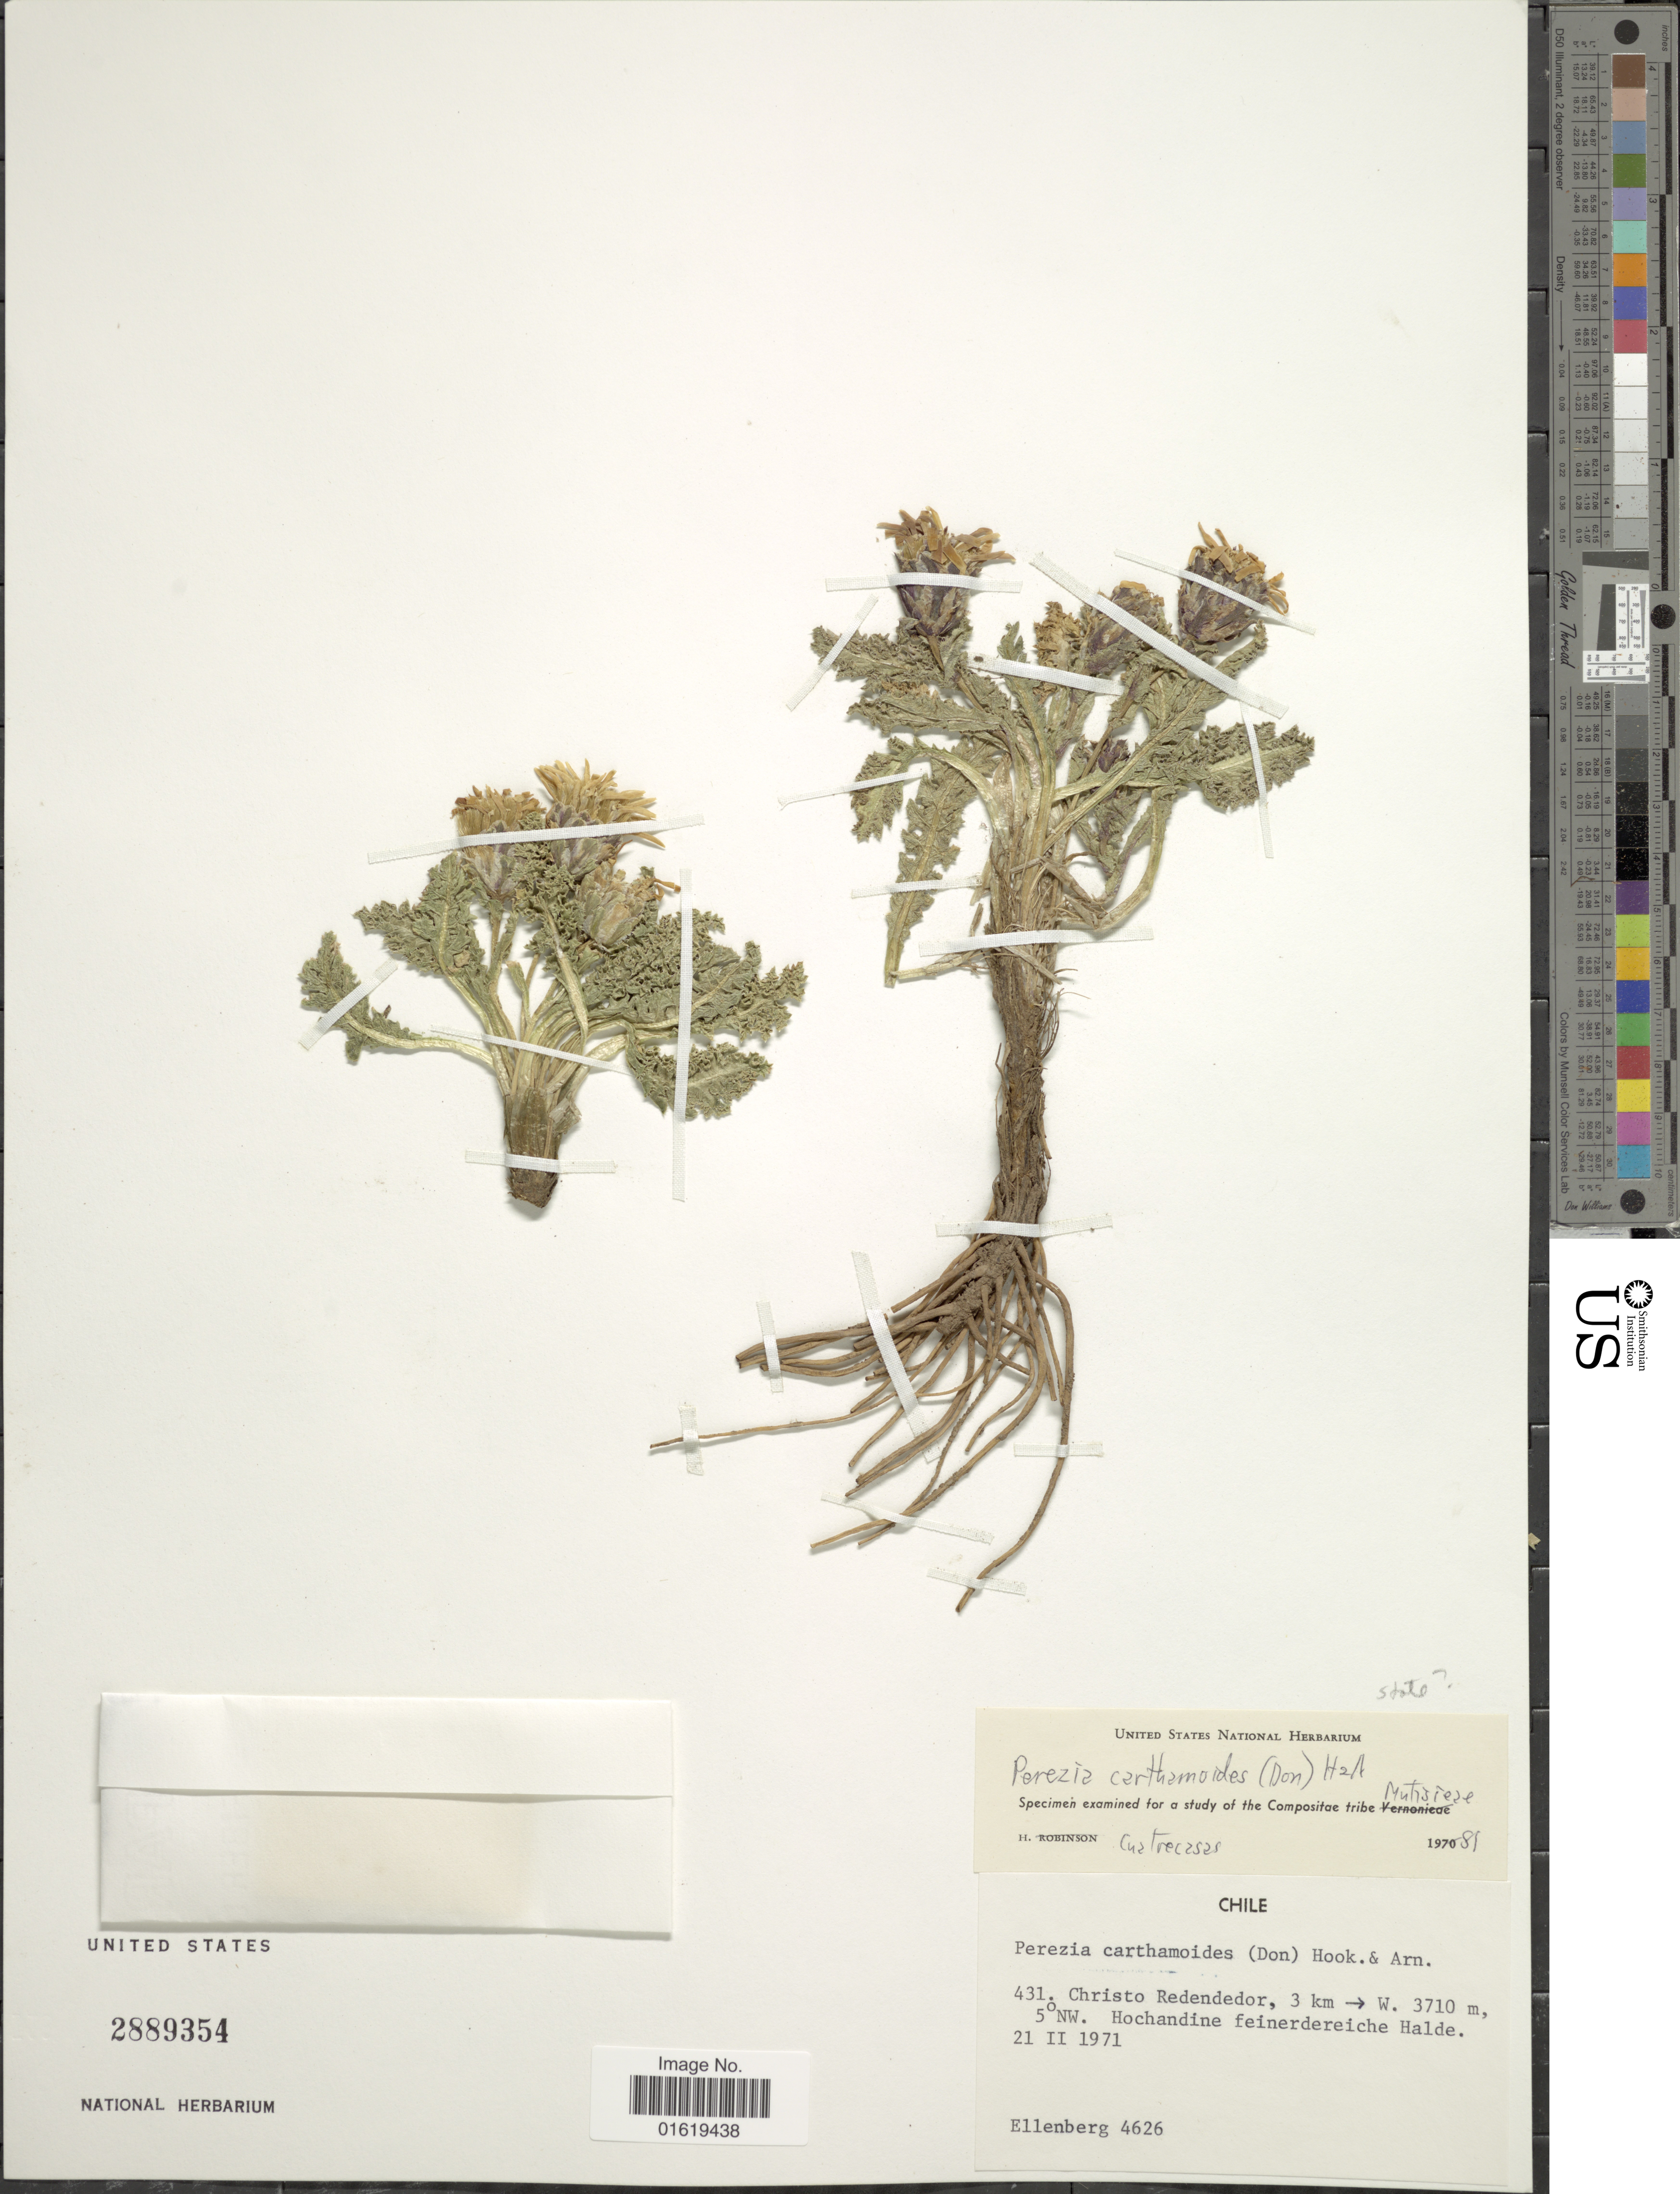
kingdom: Plantae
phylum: Tracheophyta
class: Magnoliopsida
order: Asterales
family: Asteraceae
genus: Perezia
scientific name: Perezia carthamoides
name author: (D. Don) Hook. & Arn.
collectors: H. Ellenberg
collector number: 4626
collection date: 1971-02-21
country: Chile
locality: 431. Christo Redendedor, 3 km -> W. 5°NW.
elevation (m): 3710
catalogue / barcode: US 2889354